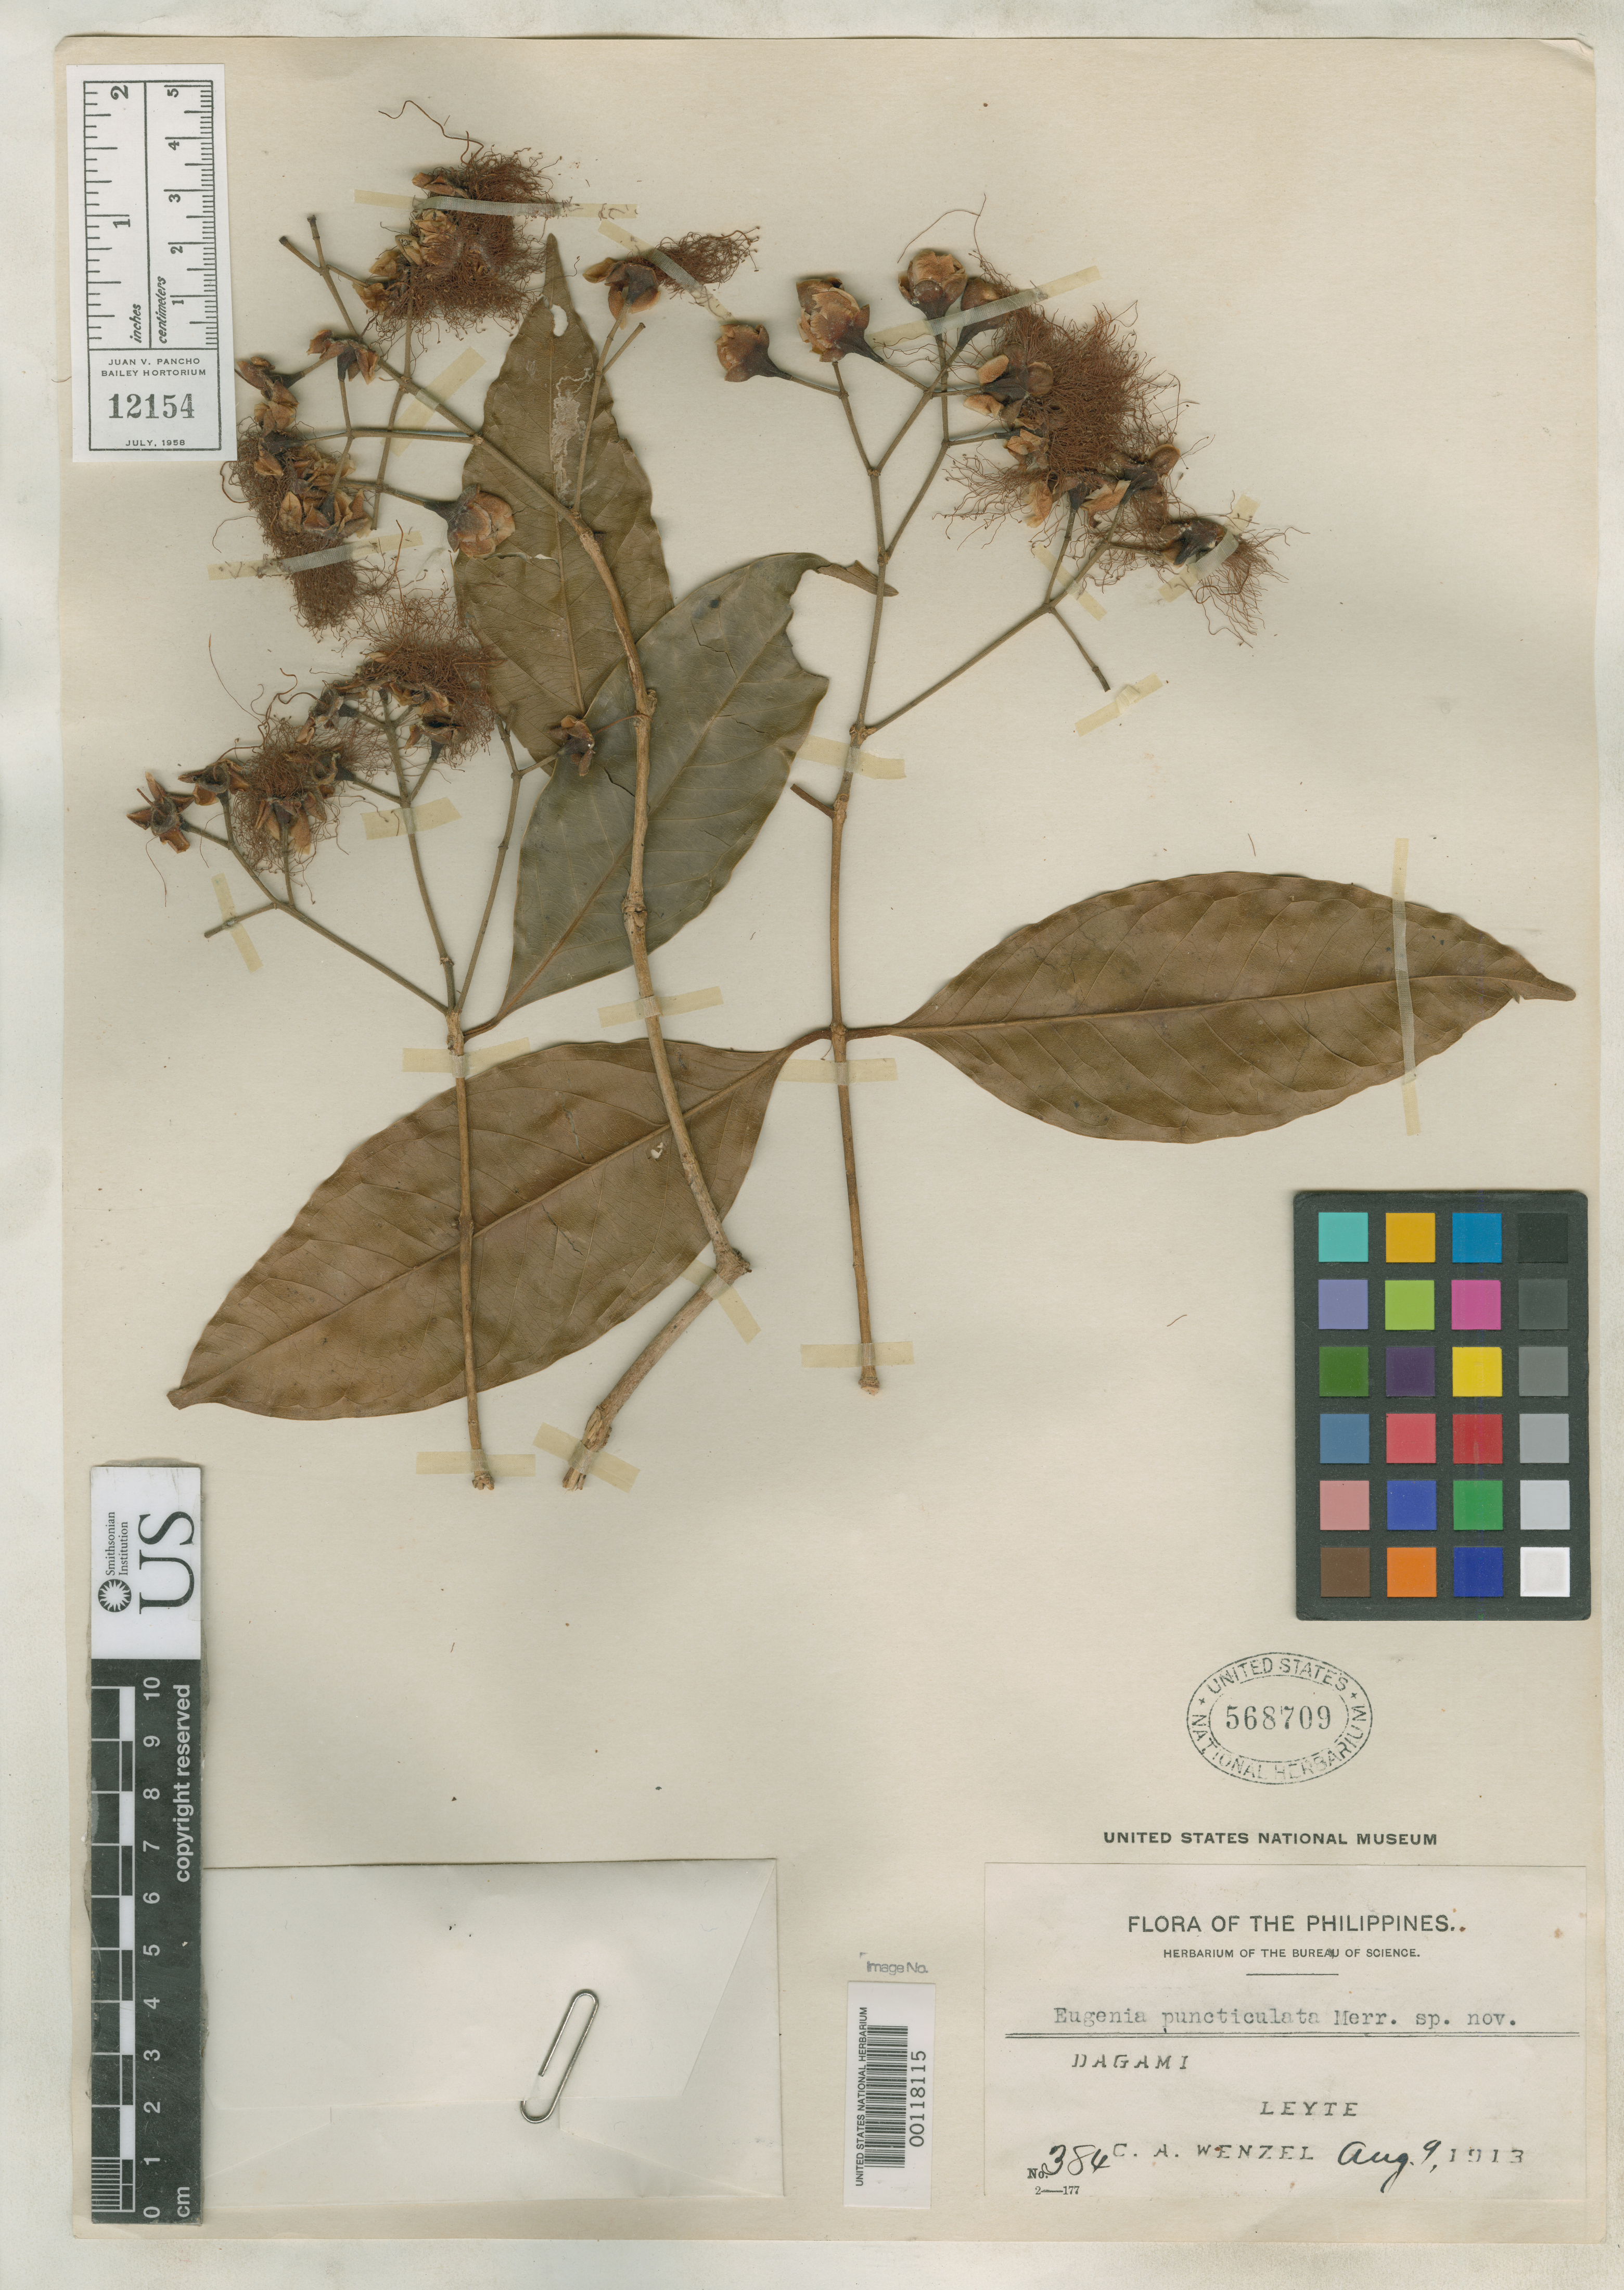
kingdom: Plantae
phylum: Tracheophyta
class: Magnoliopsida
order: Myrtales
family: Myrtaceae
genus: Eugenia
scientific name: Eugenia puncticulata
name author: Merr.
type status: Isotype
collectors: C. Wenzel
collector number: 384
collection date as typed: Aug 1913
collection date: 1913-08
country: Philippines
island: Leyte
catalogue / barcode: US 568709